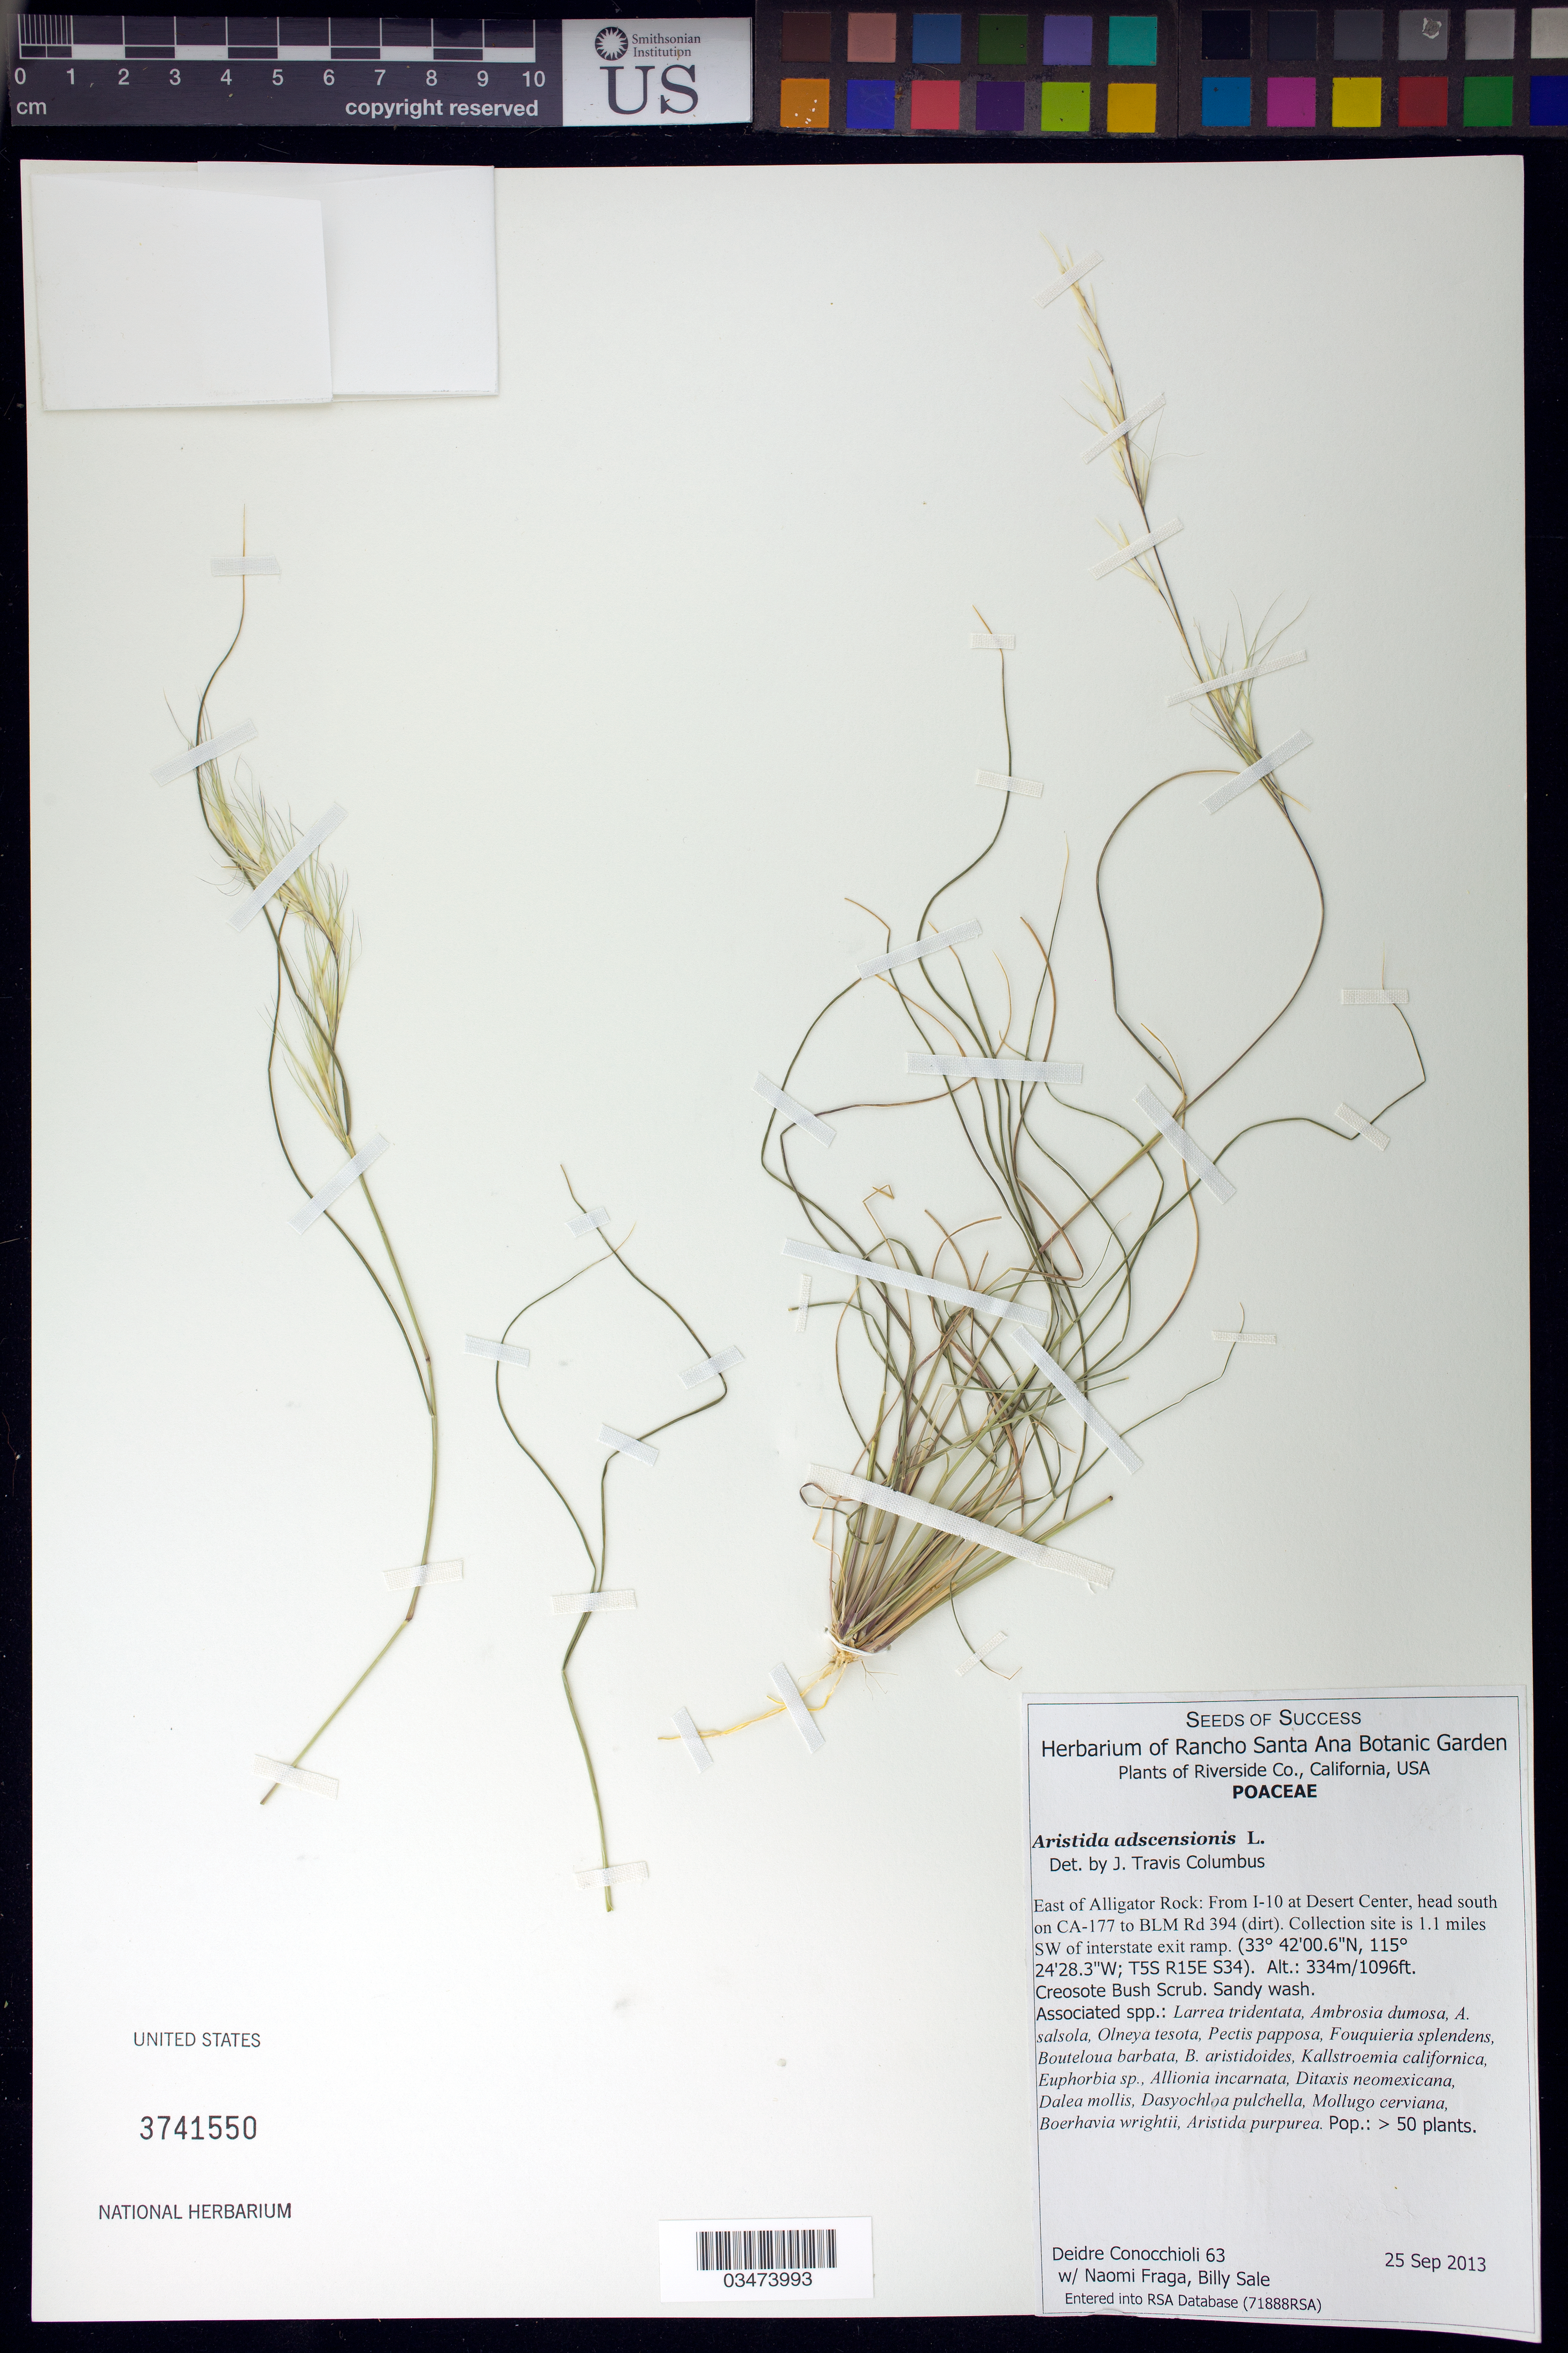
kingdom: Plantae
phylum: Tracheophyta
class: Liliopsida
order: Poales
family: Poaceae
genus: Aristida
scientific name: Aristida adscensionis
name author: L.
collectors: D. Conocchioli, B. Sale & N. Fraga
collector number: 63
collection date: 2013-09-25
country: United States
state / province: California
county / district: Riverside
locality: E of Alligator Rock, south on CA-177 to BLM Rd 394, 1.1 miles SW of interstate exit ramp.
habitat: Creosote Bush Scrub. Sandy wash. Associated species: Larrea tridentata, Ambrosia salsola, Dalea molis, Olneya tesota, ect.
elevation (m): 334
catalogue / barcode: US 3741550